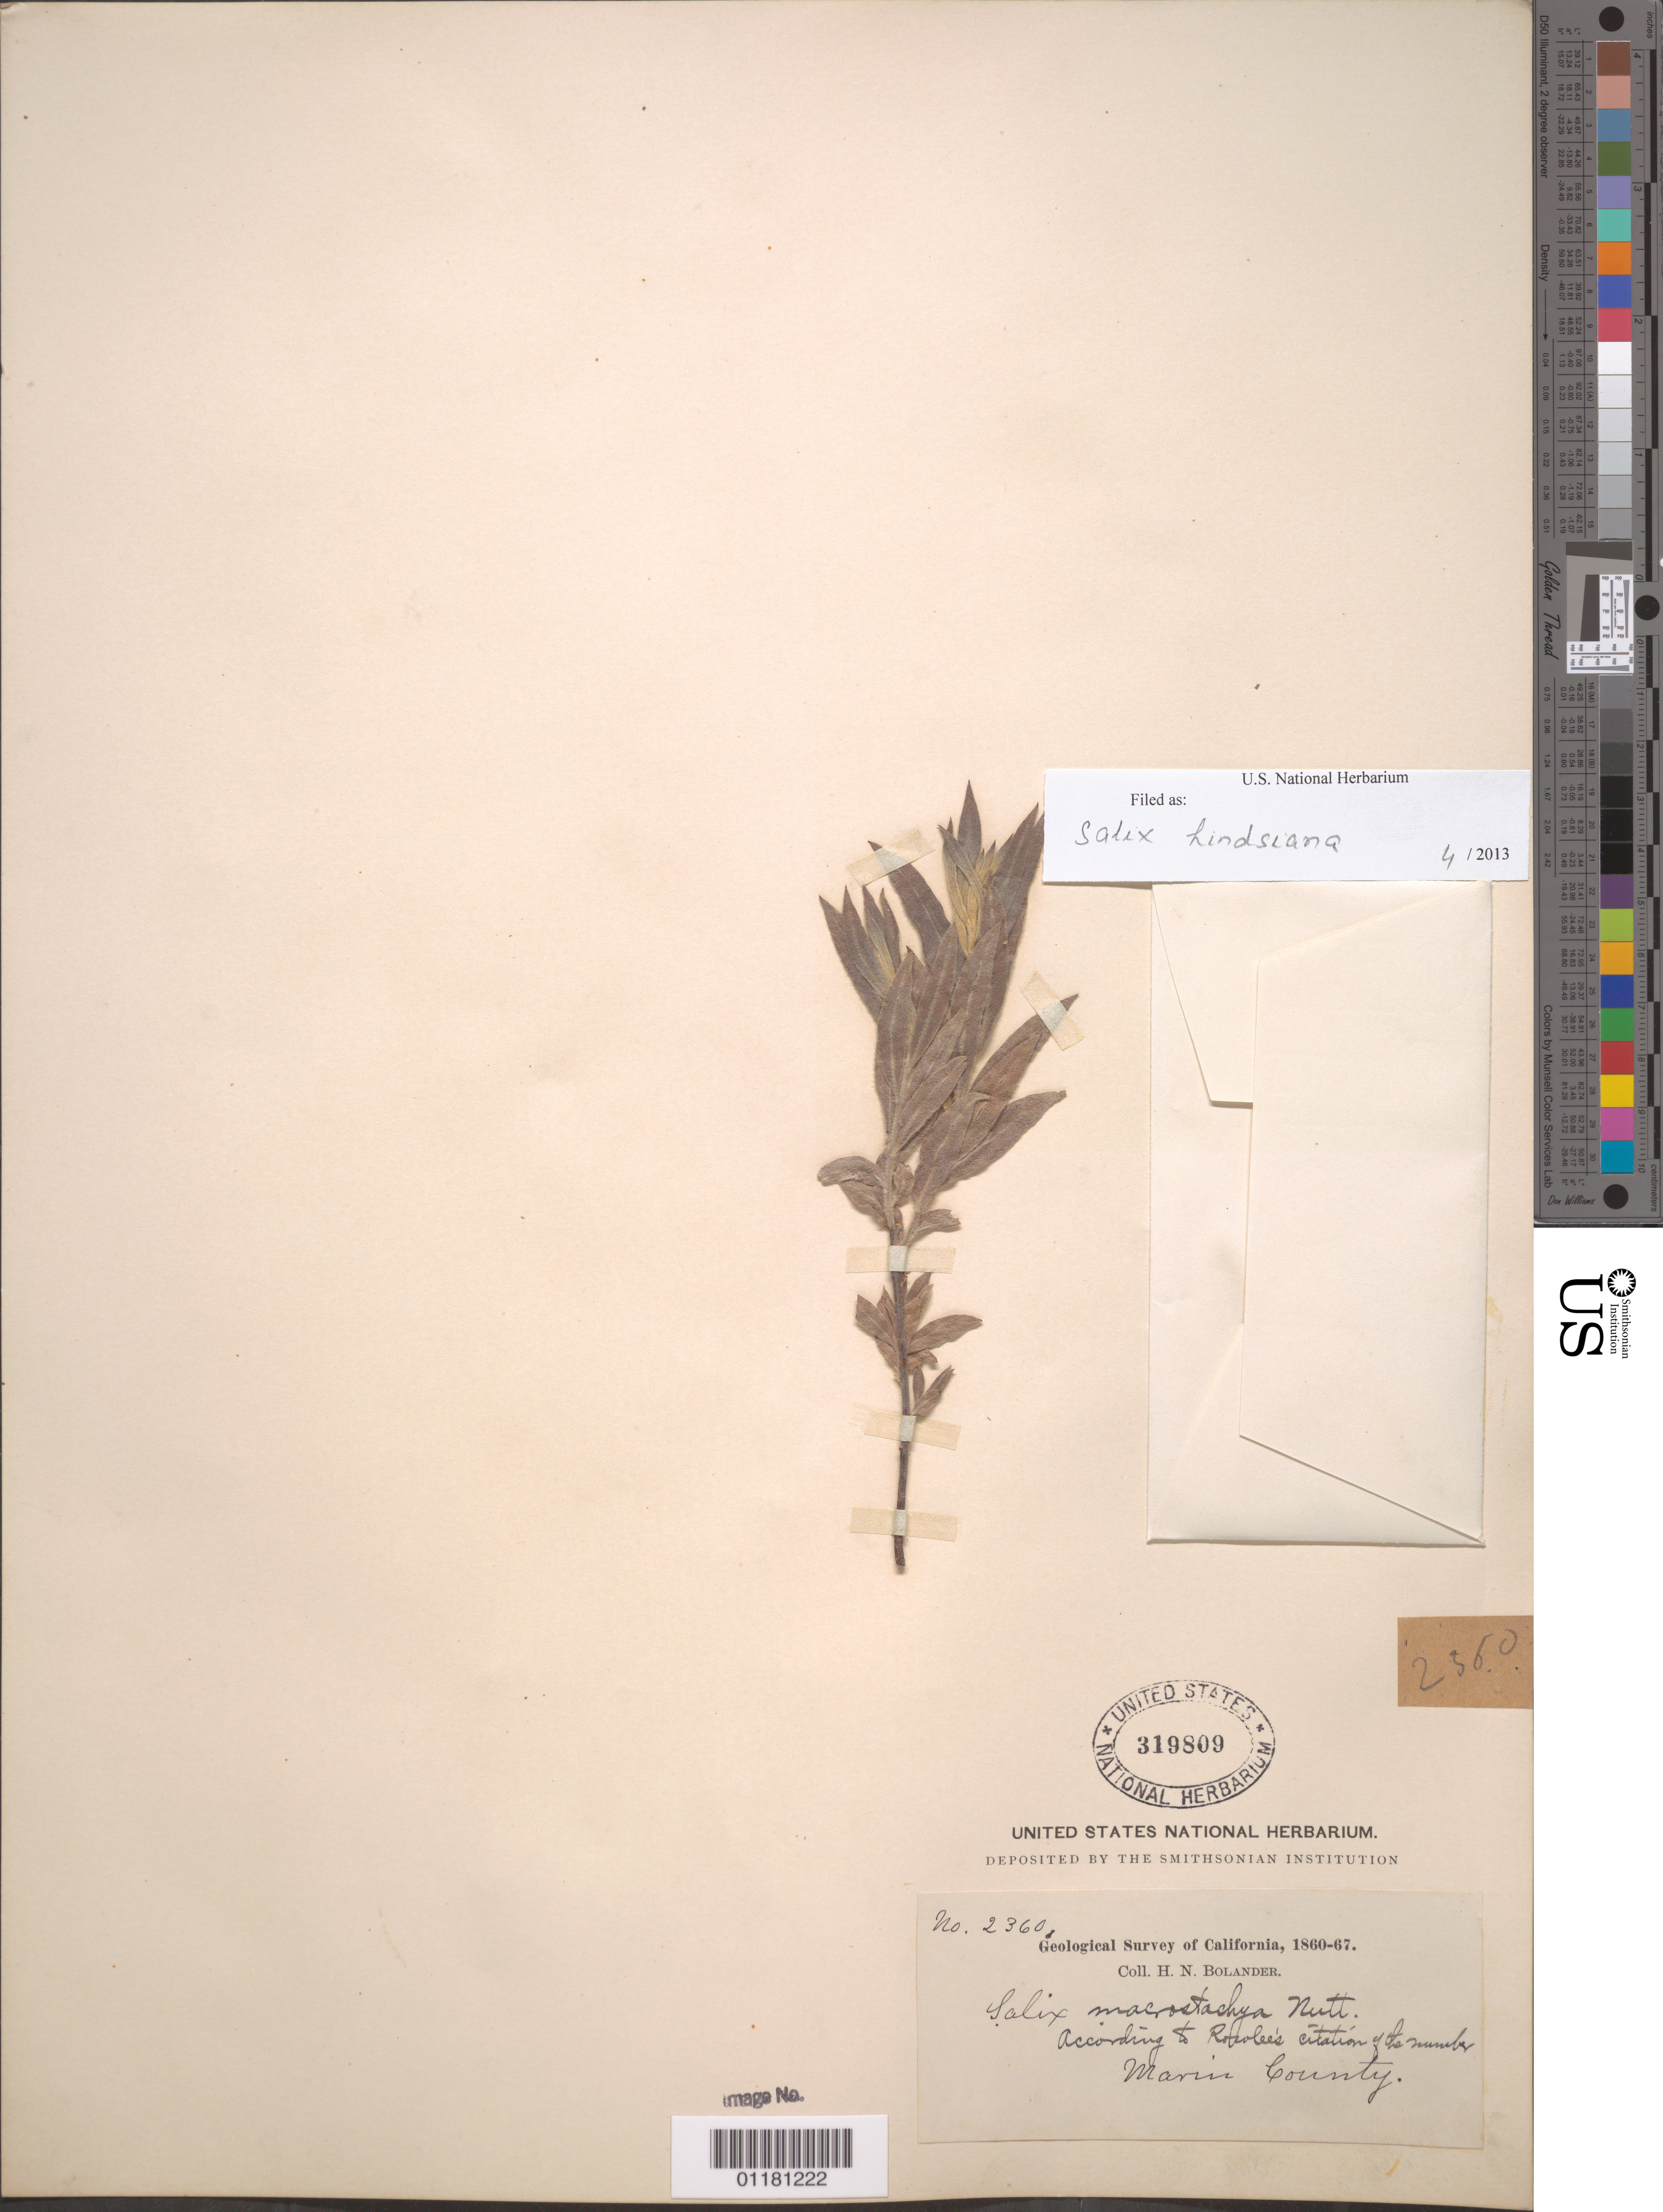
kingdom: Plantae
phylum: Tracheophyta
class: Magnoliopsida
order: Malpighiales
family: Salicaceae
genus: Salix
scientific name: Salix hindsiana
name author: Benth.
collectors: H. Bolander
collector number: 2360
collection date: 1860/1867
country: United States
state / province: California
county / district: Marin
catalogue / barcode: US 319809